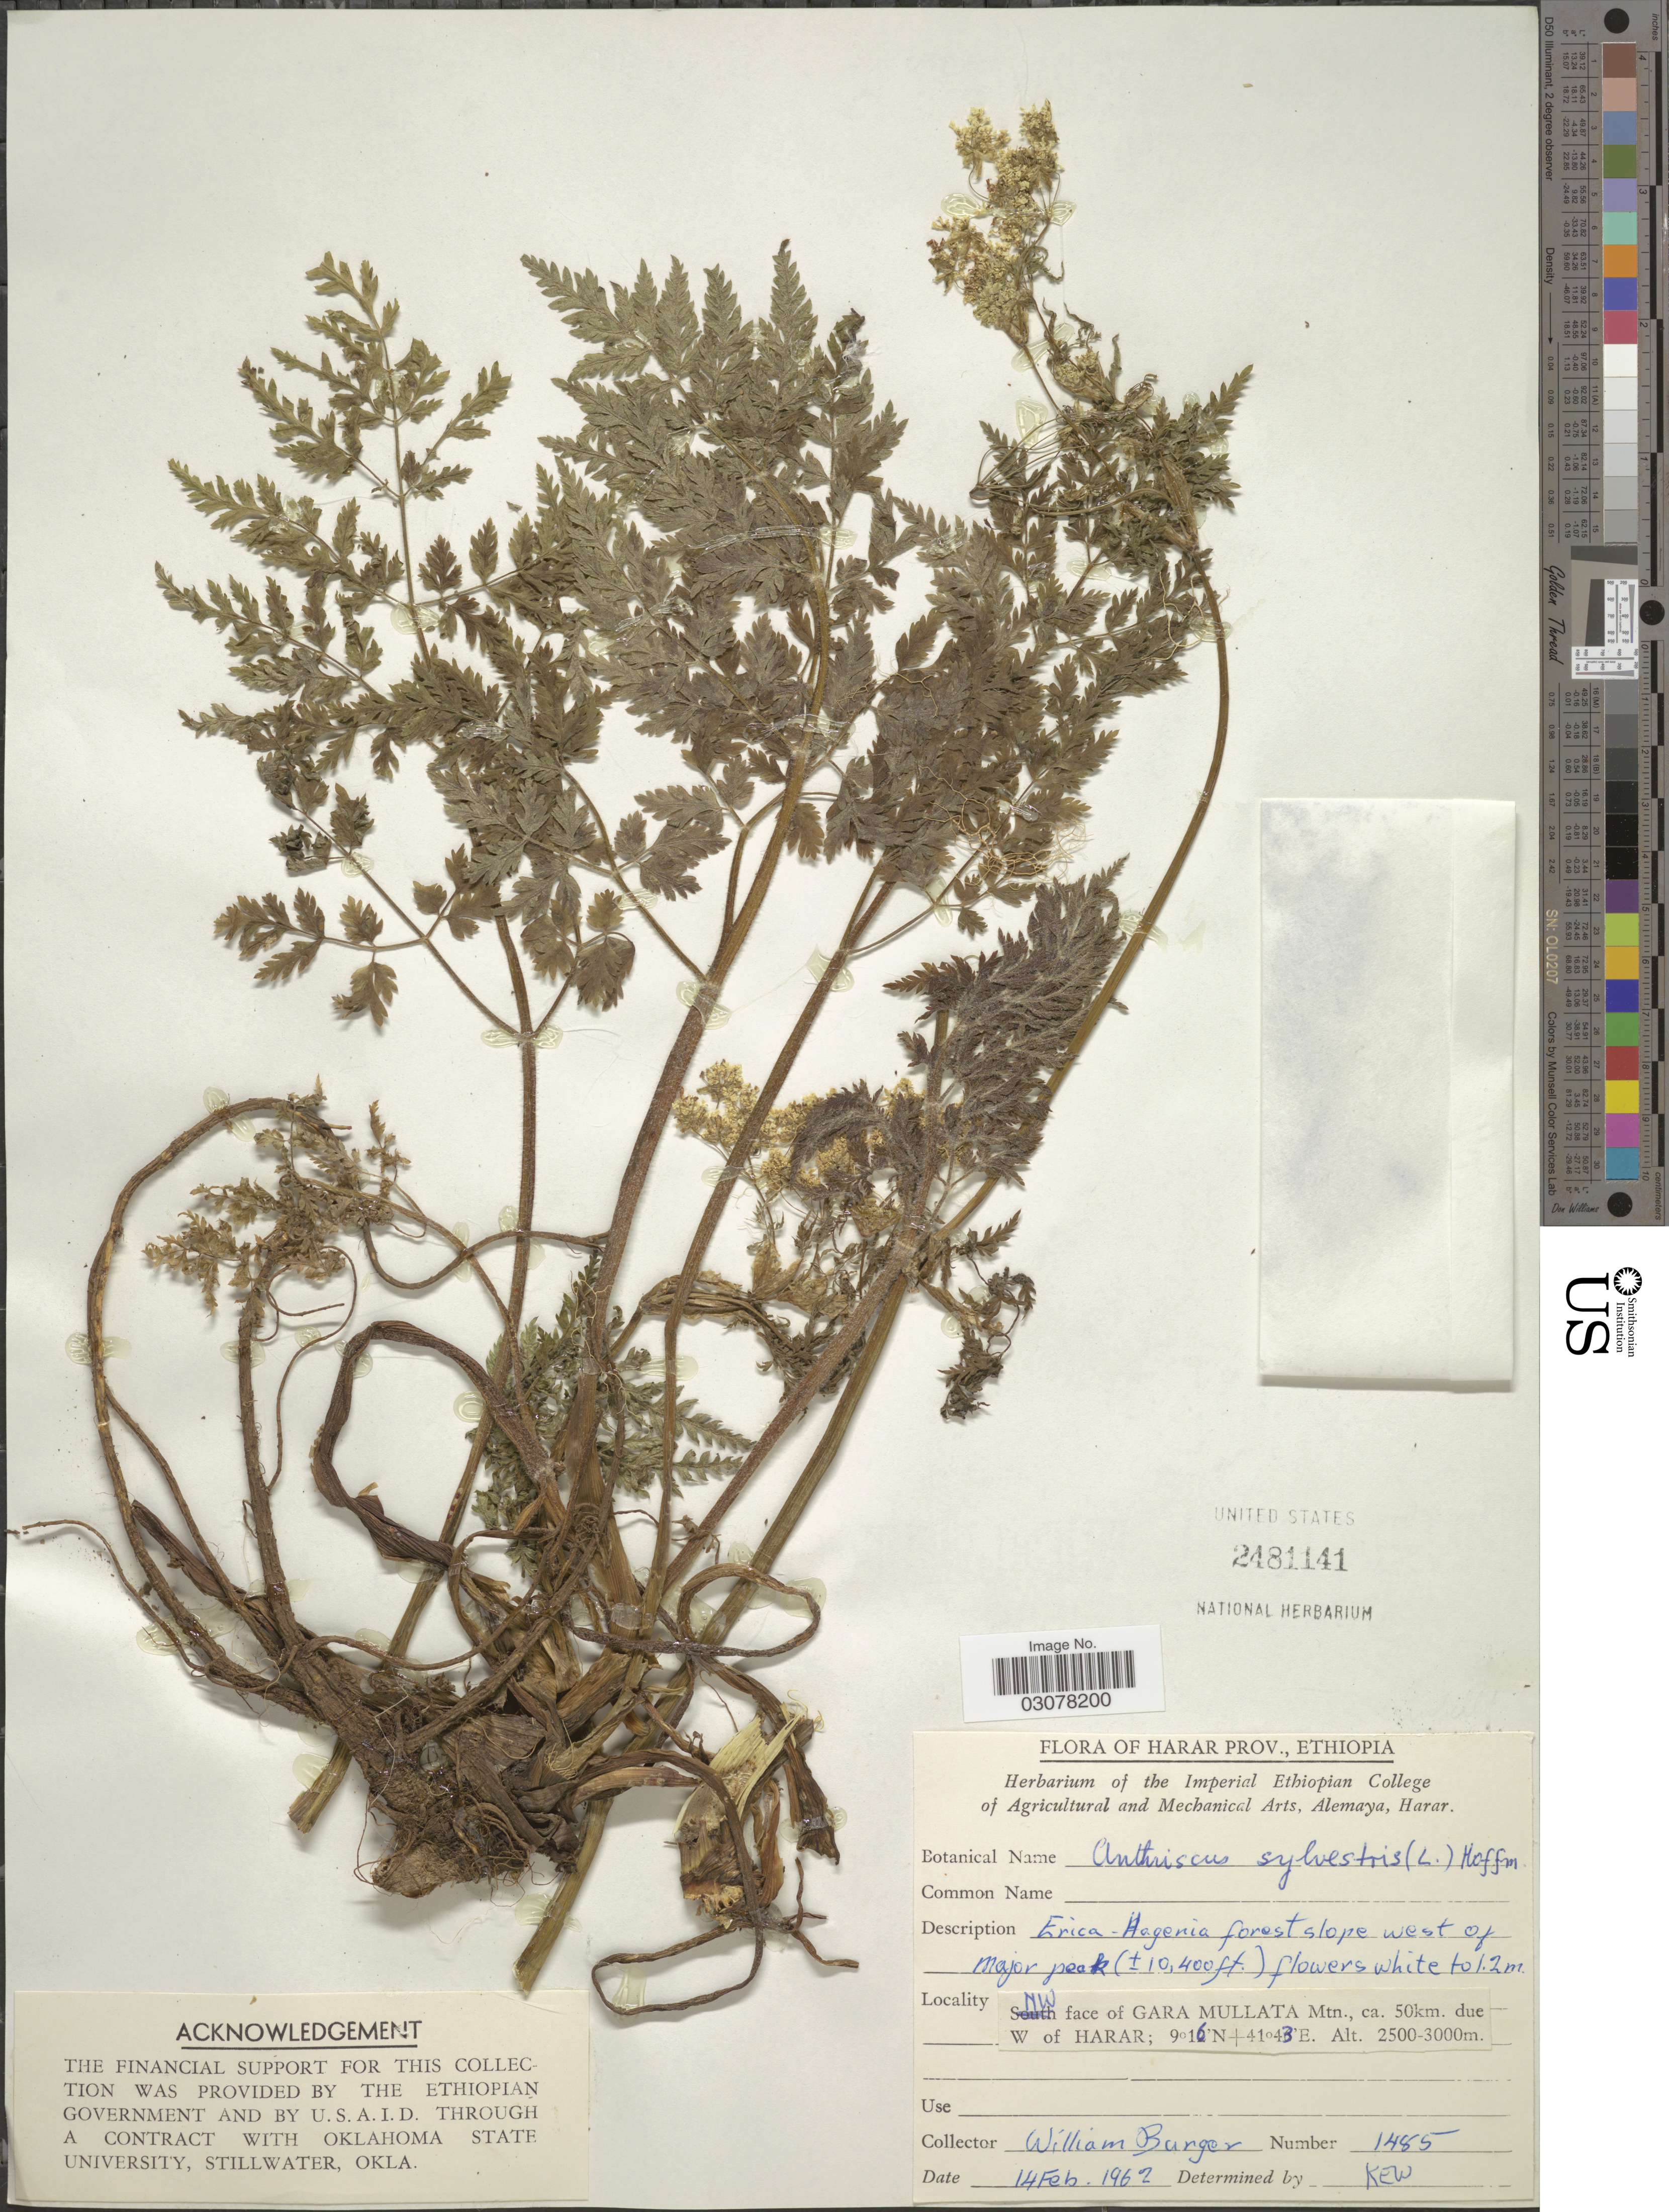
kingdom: Plantae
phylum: Tracheophyta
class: Magnoliopsida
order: Apiales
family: Apiaceae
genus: Anthriscus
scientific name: Anthriscus sylvestris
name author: (L.) Hoffm.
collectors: W. Burger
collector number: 1485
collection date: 1962-02-14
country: Ethiopia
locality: Harar Prov. NW face of Gara Mullata Mtn., ca. 50 km. due W of Harar.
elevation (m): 2500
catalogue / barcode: US 2481141